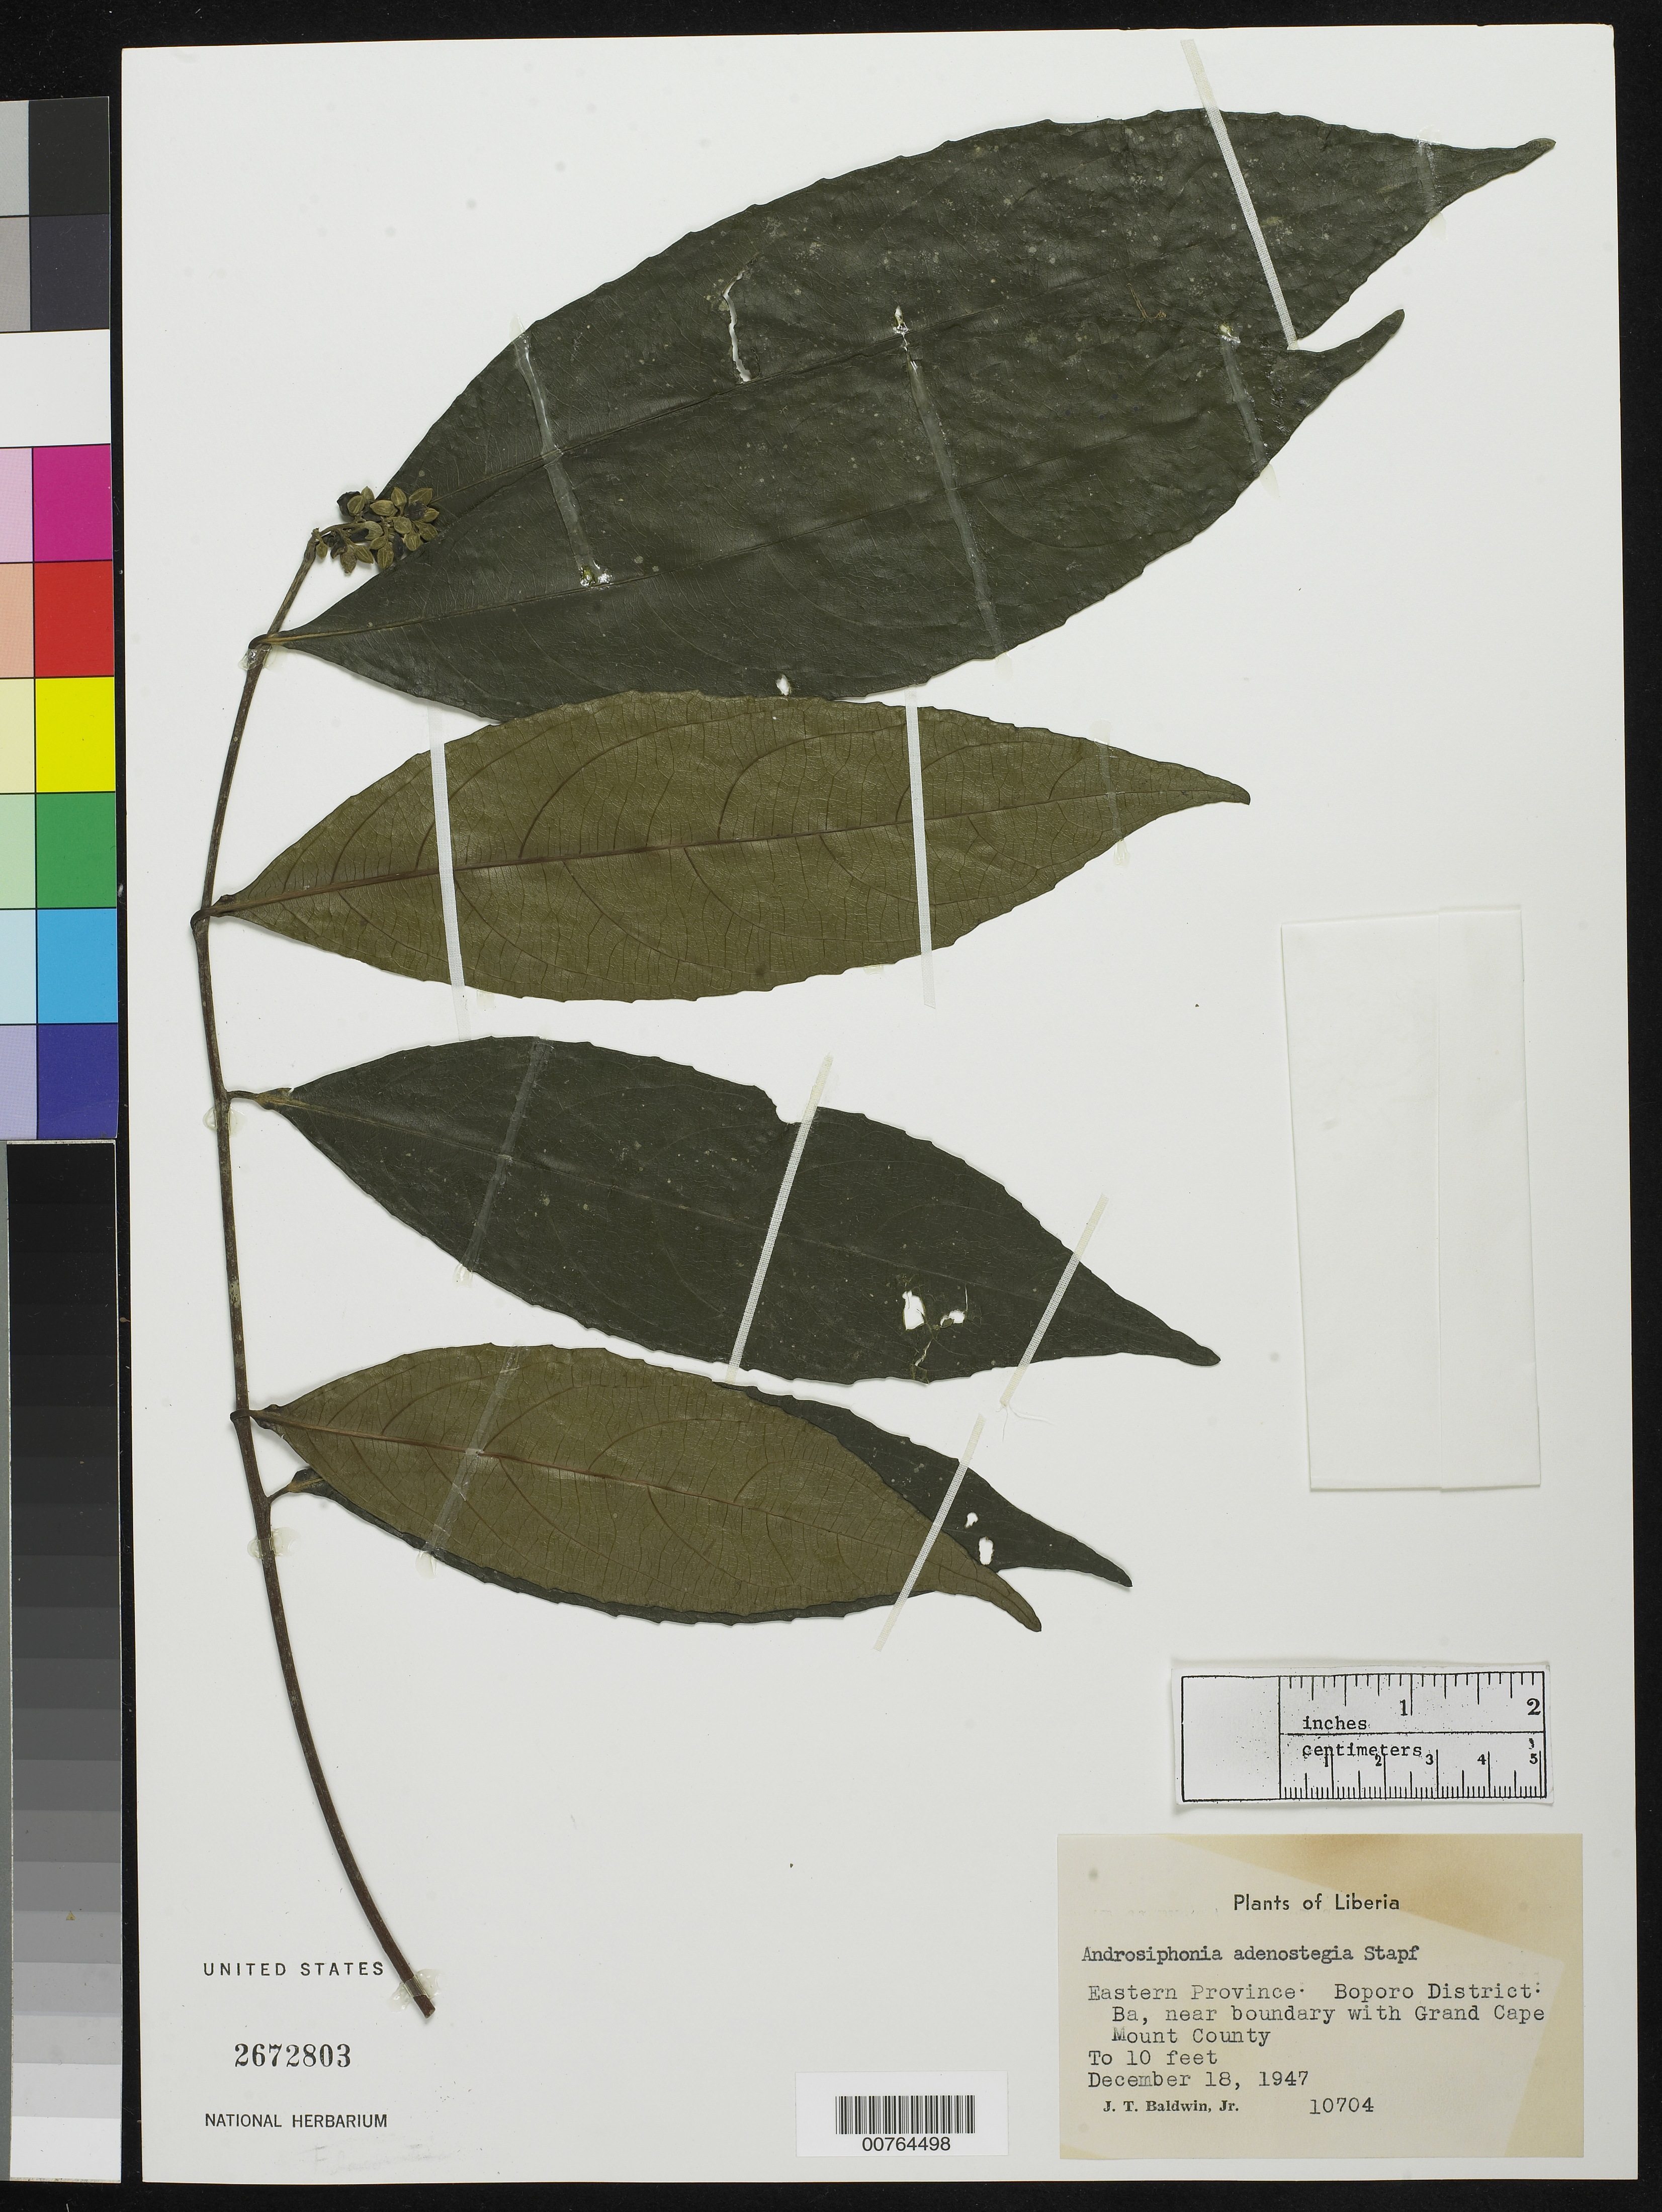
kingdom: Plantae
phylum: Tracheophyta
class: Magnoliopsida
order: Malpighiales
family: Passifloraceae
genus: Androsiphonia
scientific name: Androsiphonia adenostegia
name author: Stapf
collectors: J. T. Baldwin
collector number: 10704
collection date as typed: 18 Dec 1947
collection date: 1947-12-18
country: Liberia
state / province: Gbarpolu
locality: Eastern Province: Boporo District, Ba, near boundary with Grand Cape Mount County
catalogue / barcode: US 2672803